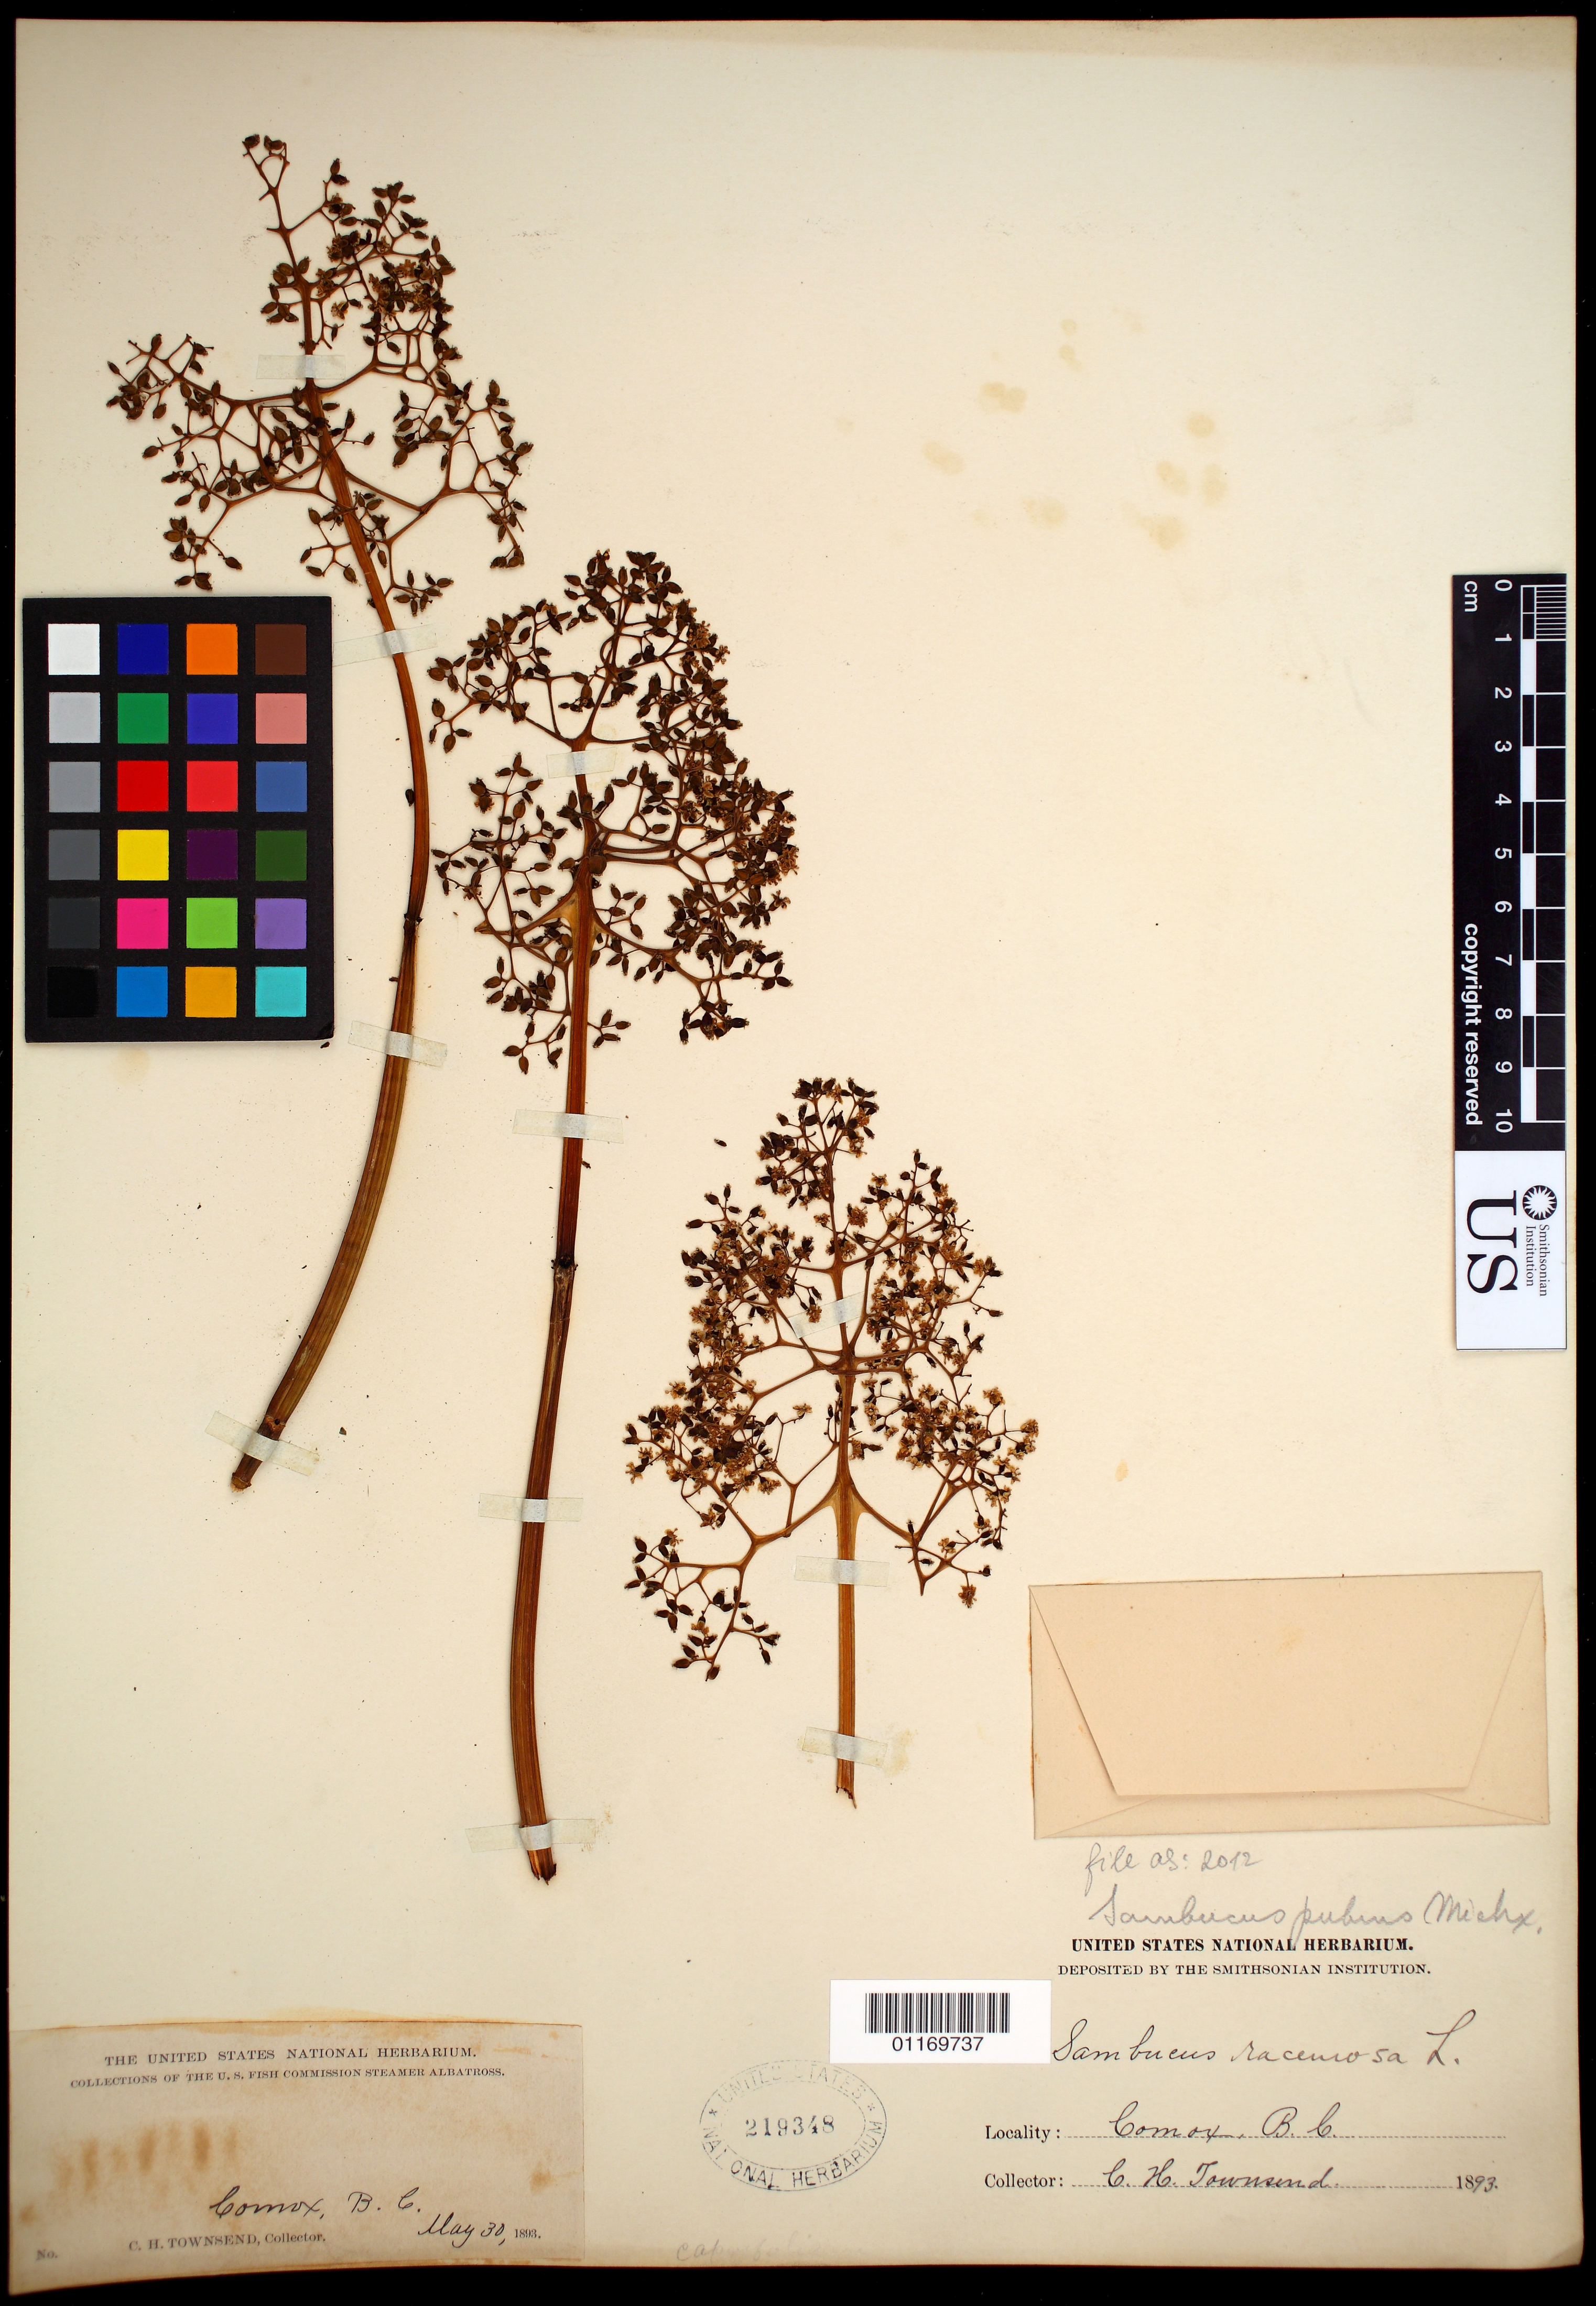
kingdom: Plantae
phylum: Tracheophyta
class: Magnoliopsida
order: Dipsacales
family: Viburnaceae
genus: Sambucus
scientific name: Sambucus pubens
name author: Michx.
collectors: C. H. Townsend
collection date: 1893-05-30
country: Canada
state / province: British Columbia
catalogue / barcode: US 219348